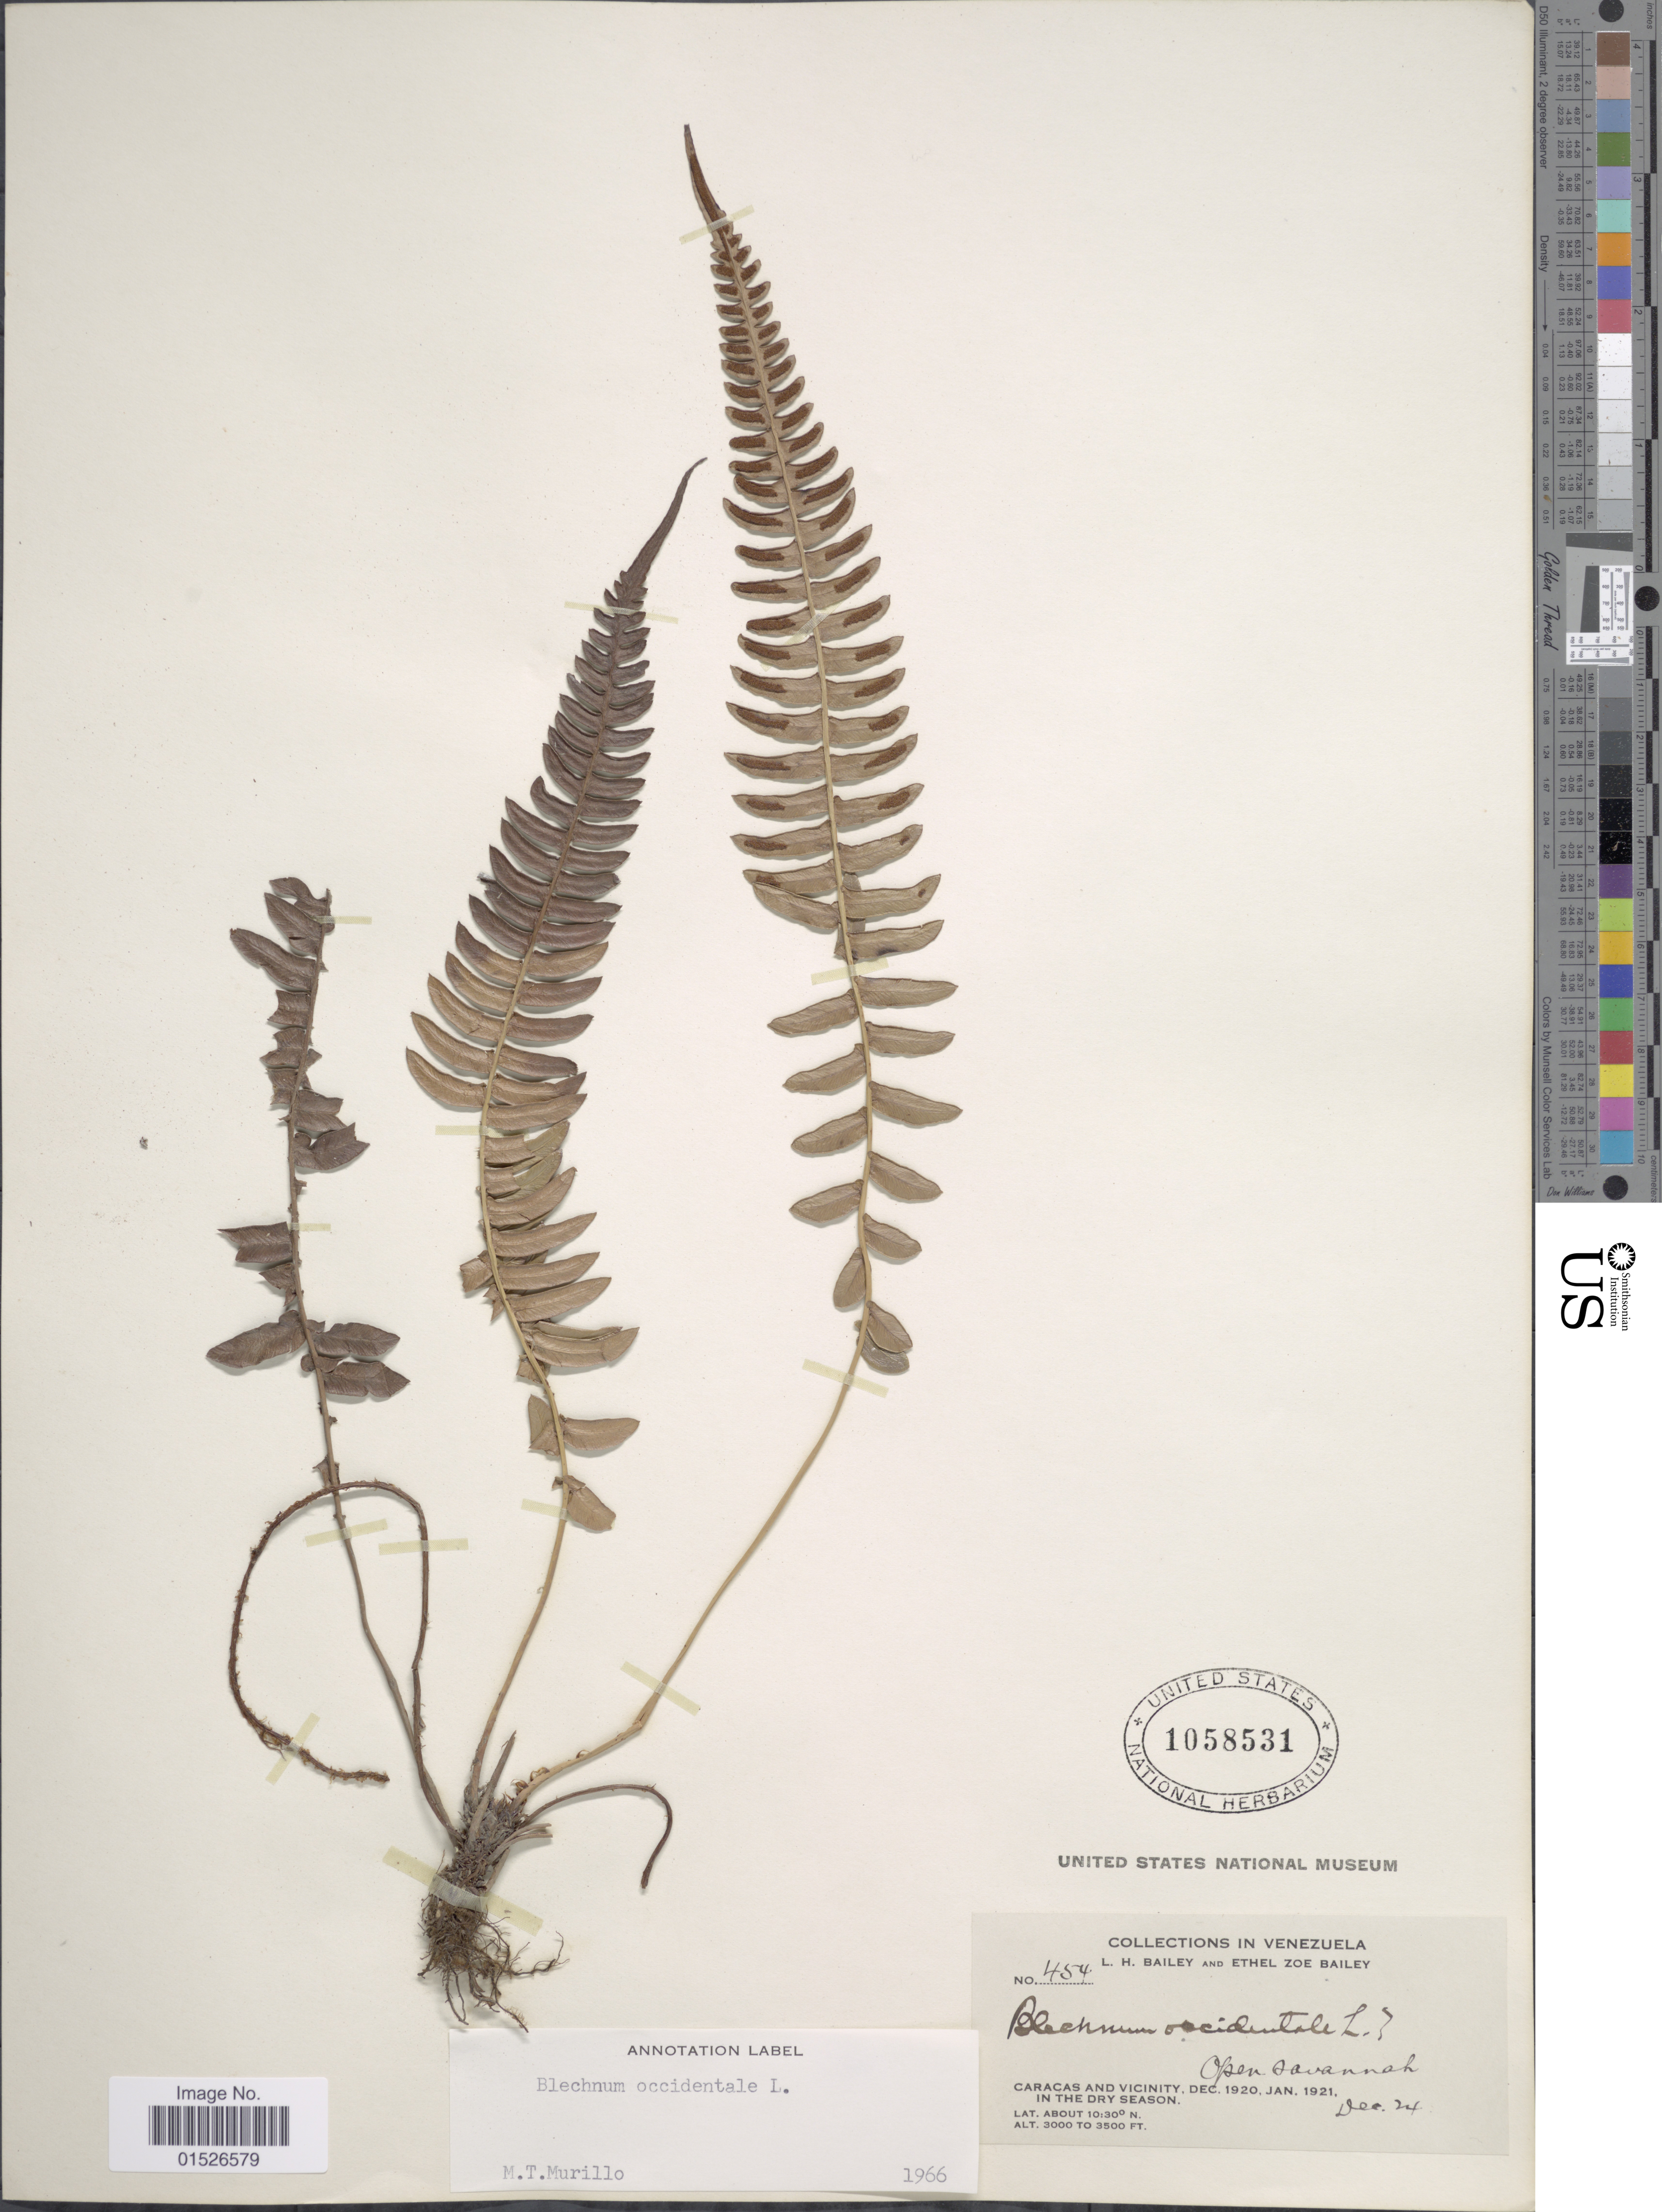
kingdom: Plantae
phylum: Tracheophyta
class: Polypodiopsida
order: Polypodiales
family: Blechnaceae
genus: Blechnum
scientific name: Blechnum occidentale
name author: L.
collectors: L. H. Bailey & E. Z. Bailey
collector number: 454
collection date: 1920-12-24/1921-01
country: Venezuela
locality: Caracas and Vicinity.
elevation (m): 914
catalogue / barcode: US 1058531